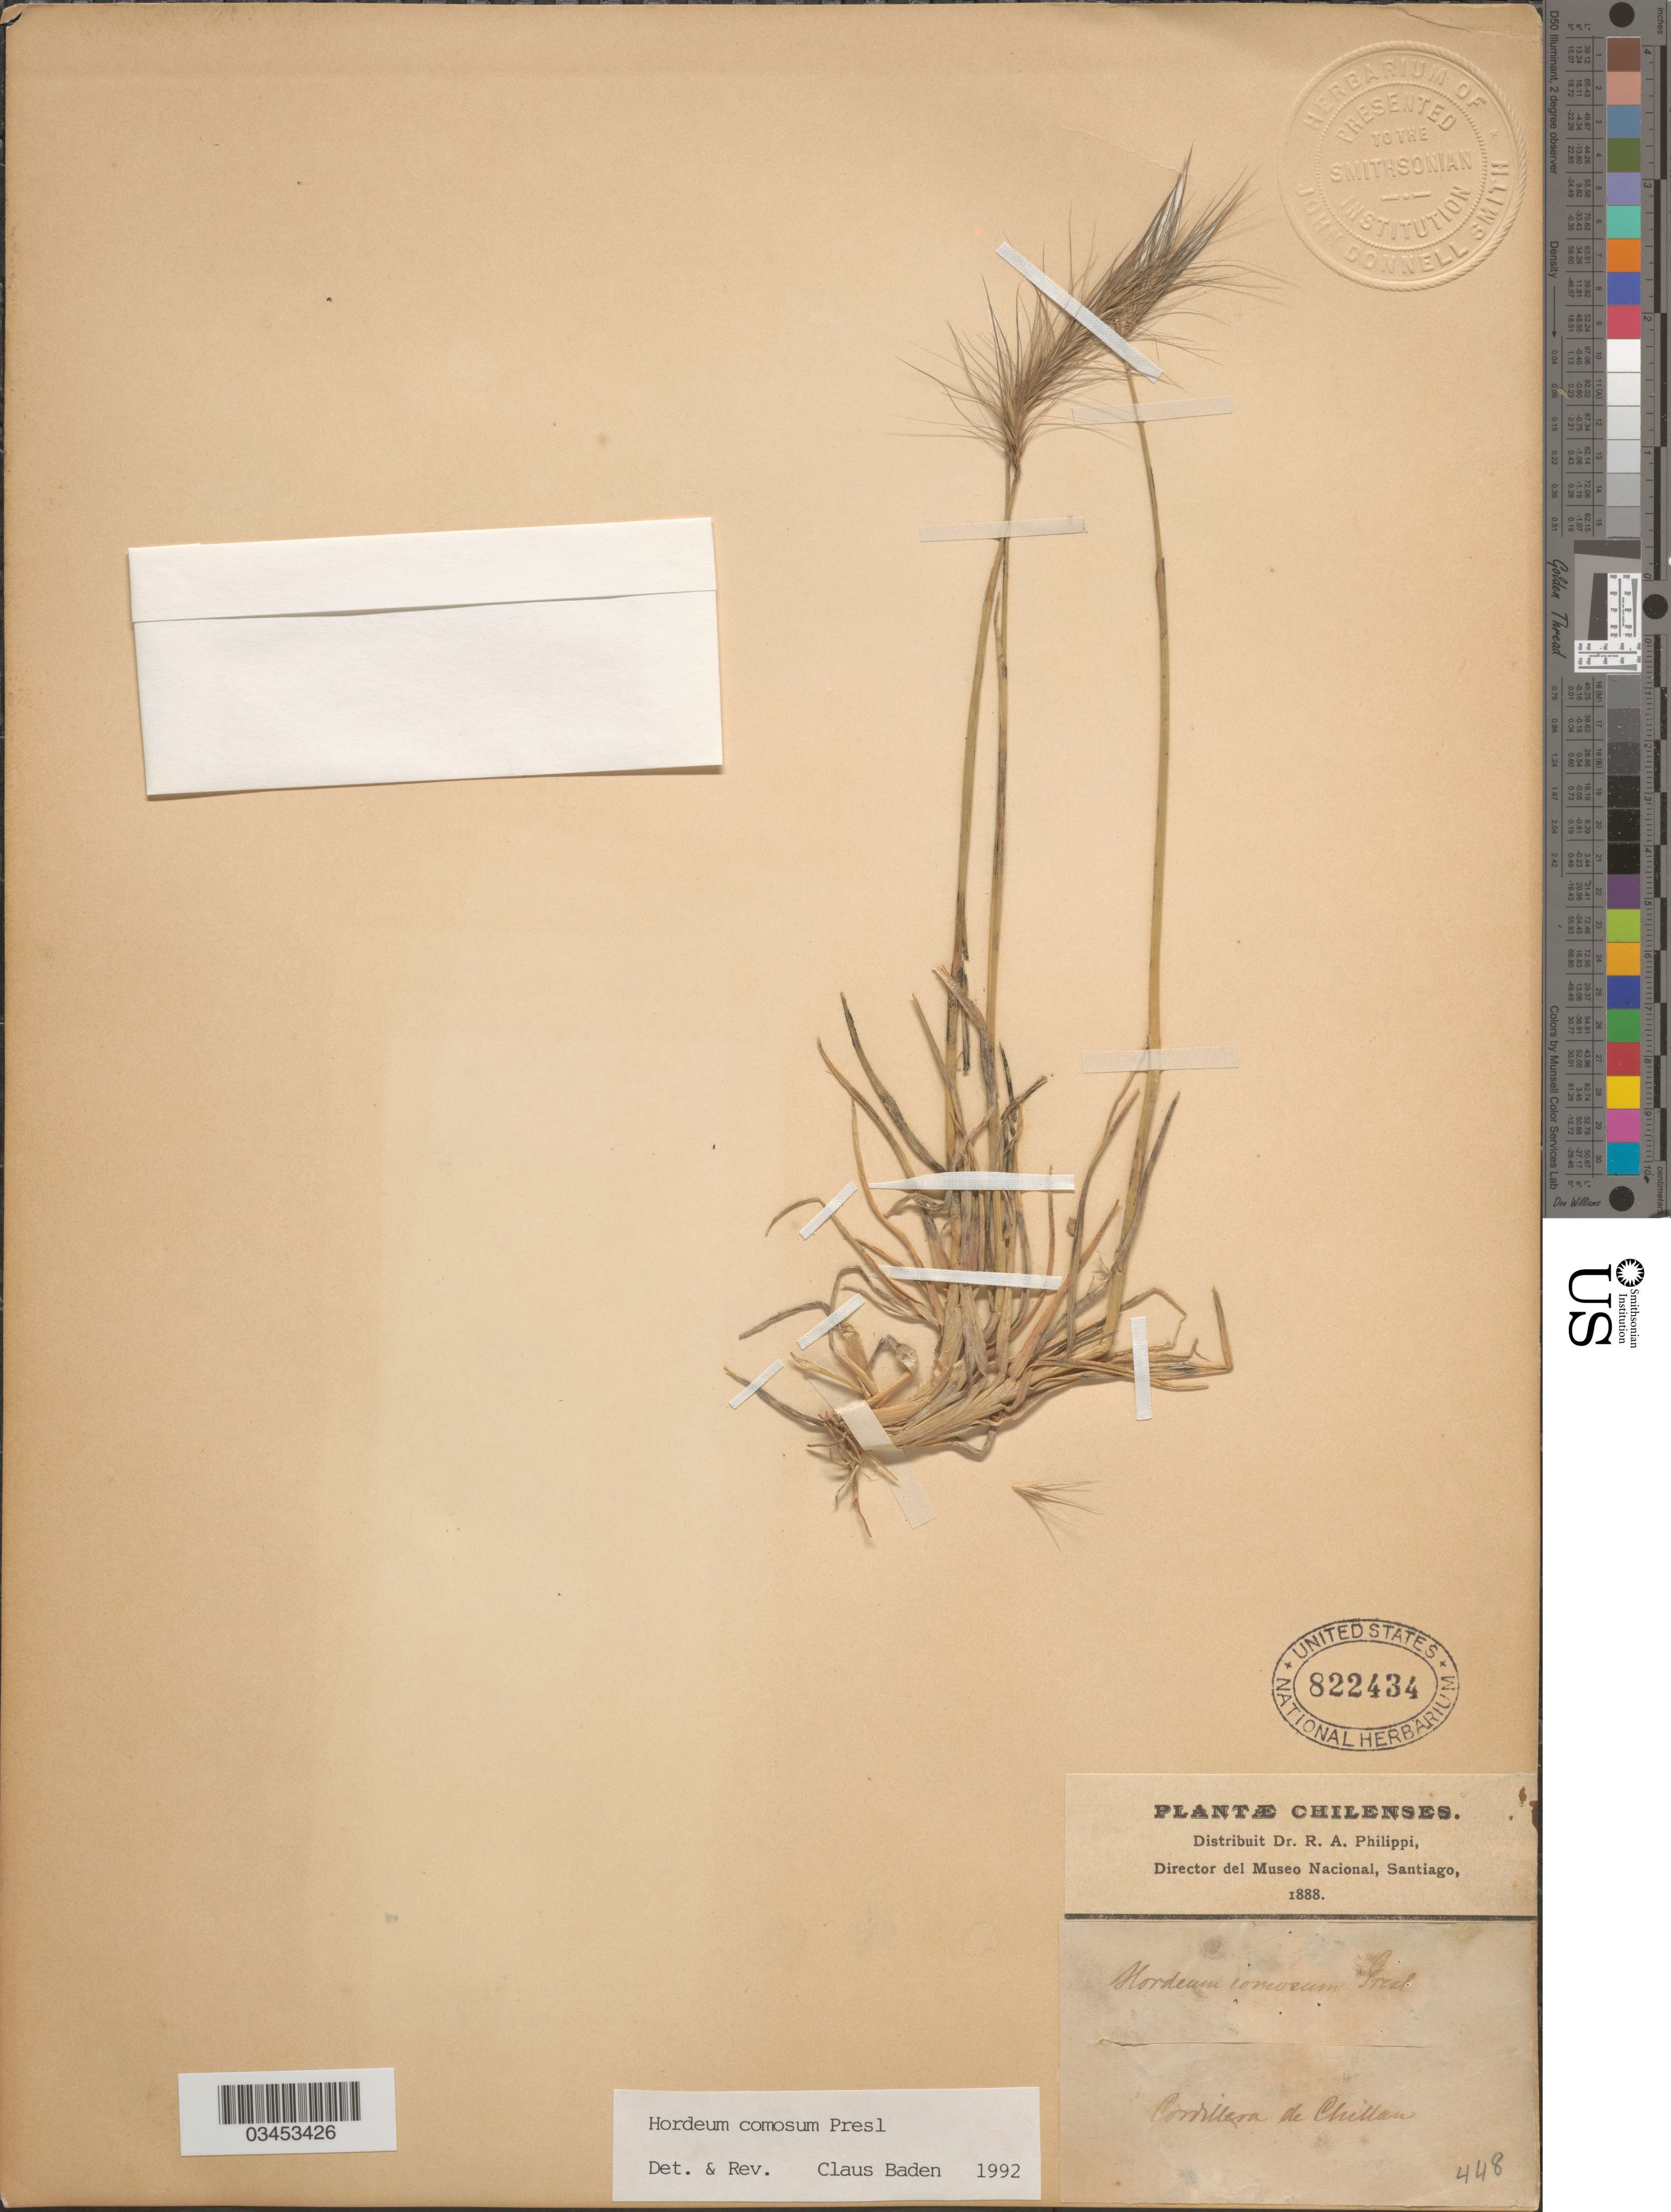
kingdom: Plantae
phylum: Tracheophyta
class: Liliopsida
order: Poales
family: Poaceae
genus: Hordeum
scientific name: Hordeum comosum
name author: J. Presl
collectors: ex. herb. R.A. Philippi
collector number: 448?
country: Chile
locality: Cordillera de Chillan.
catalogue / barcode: US 822434